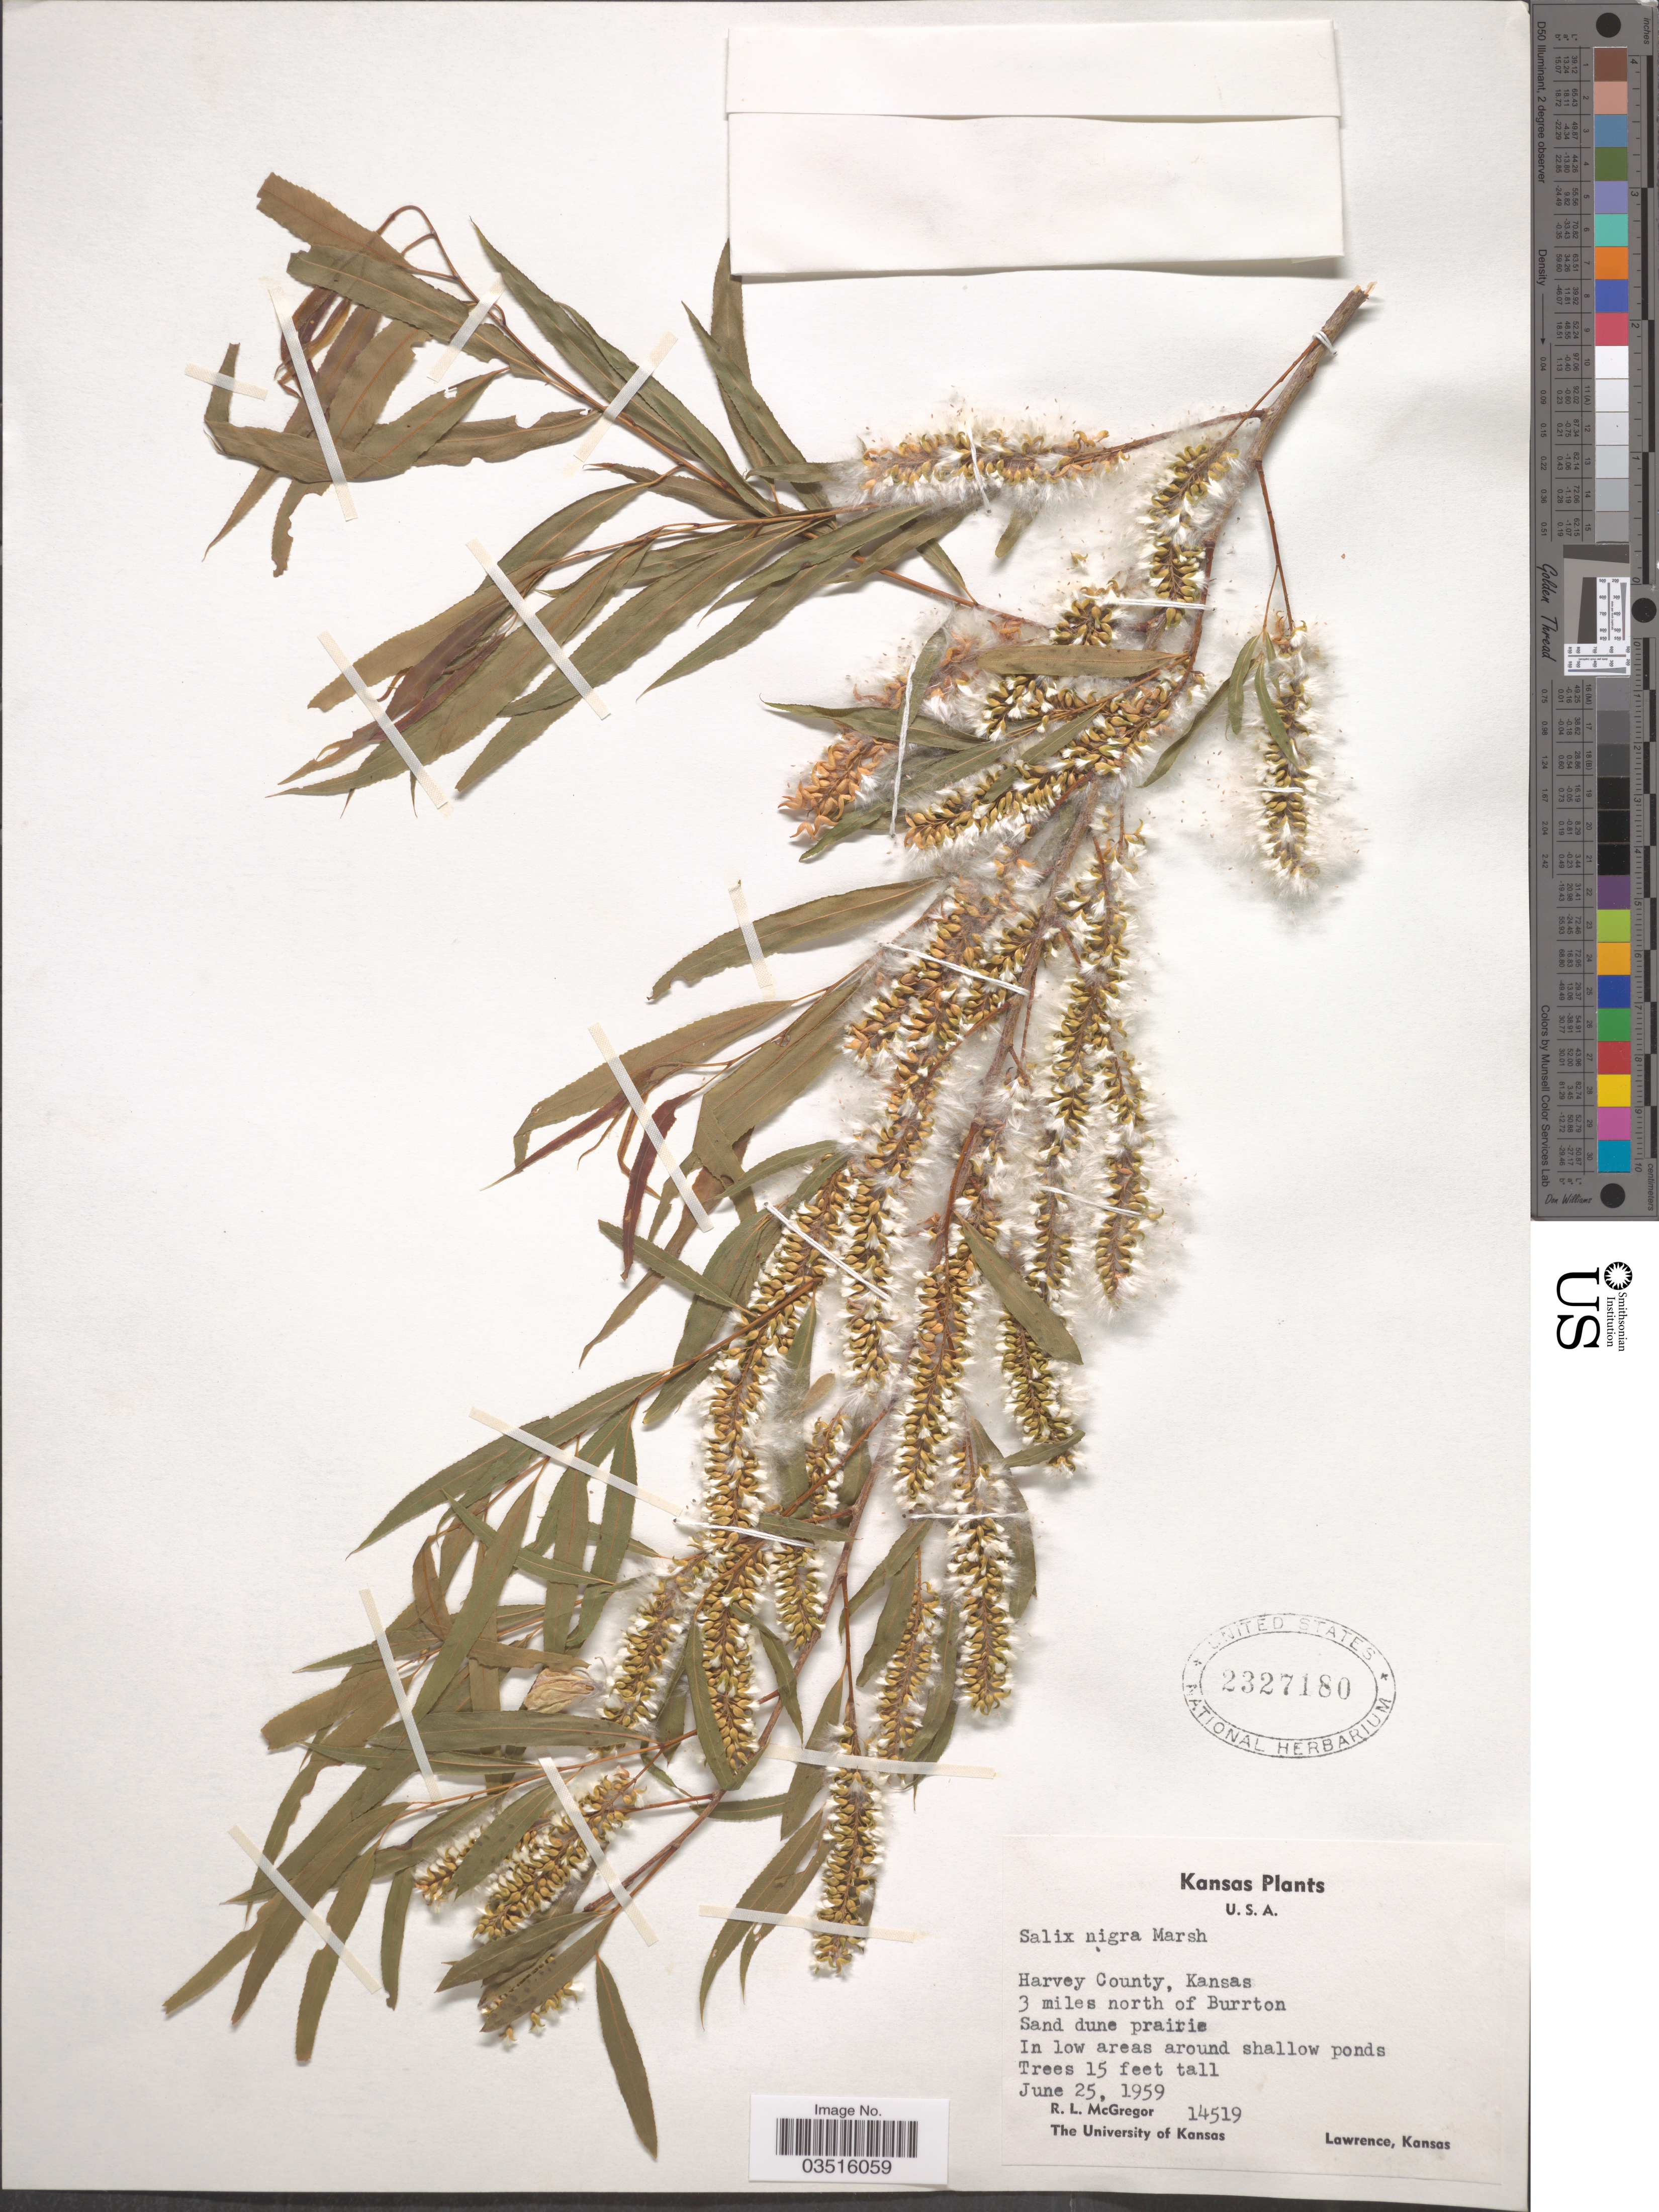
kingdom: Plantae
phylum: Tracheophyta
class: Magnoliopsida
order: Malpighiales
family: Salicaceae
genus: Salix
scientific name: Salix nigra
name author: Marshall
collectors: R. McGregor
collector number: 14519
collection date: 1959-06-25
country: United States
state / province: Kansas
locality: Harvey County. 3 miles north of Burrton.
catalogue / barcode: US 2327180